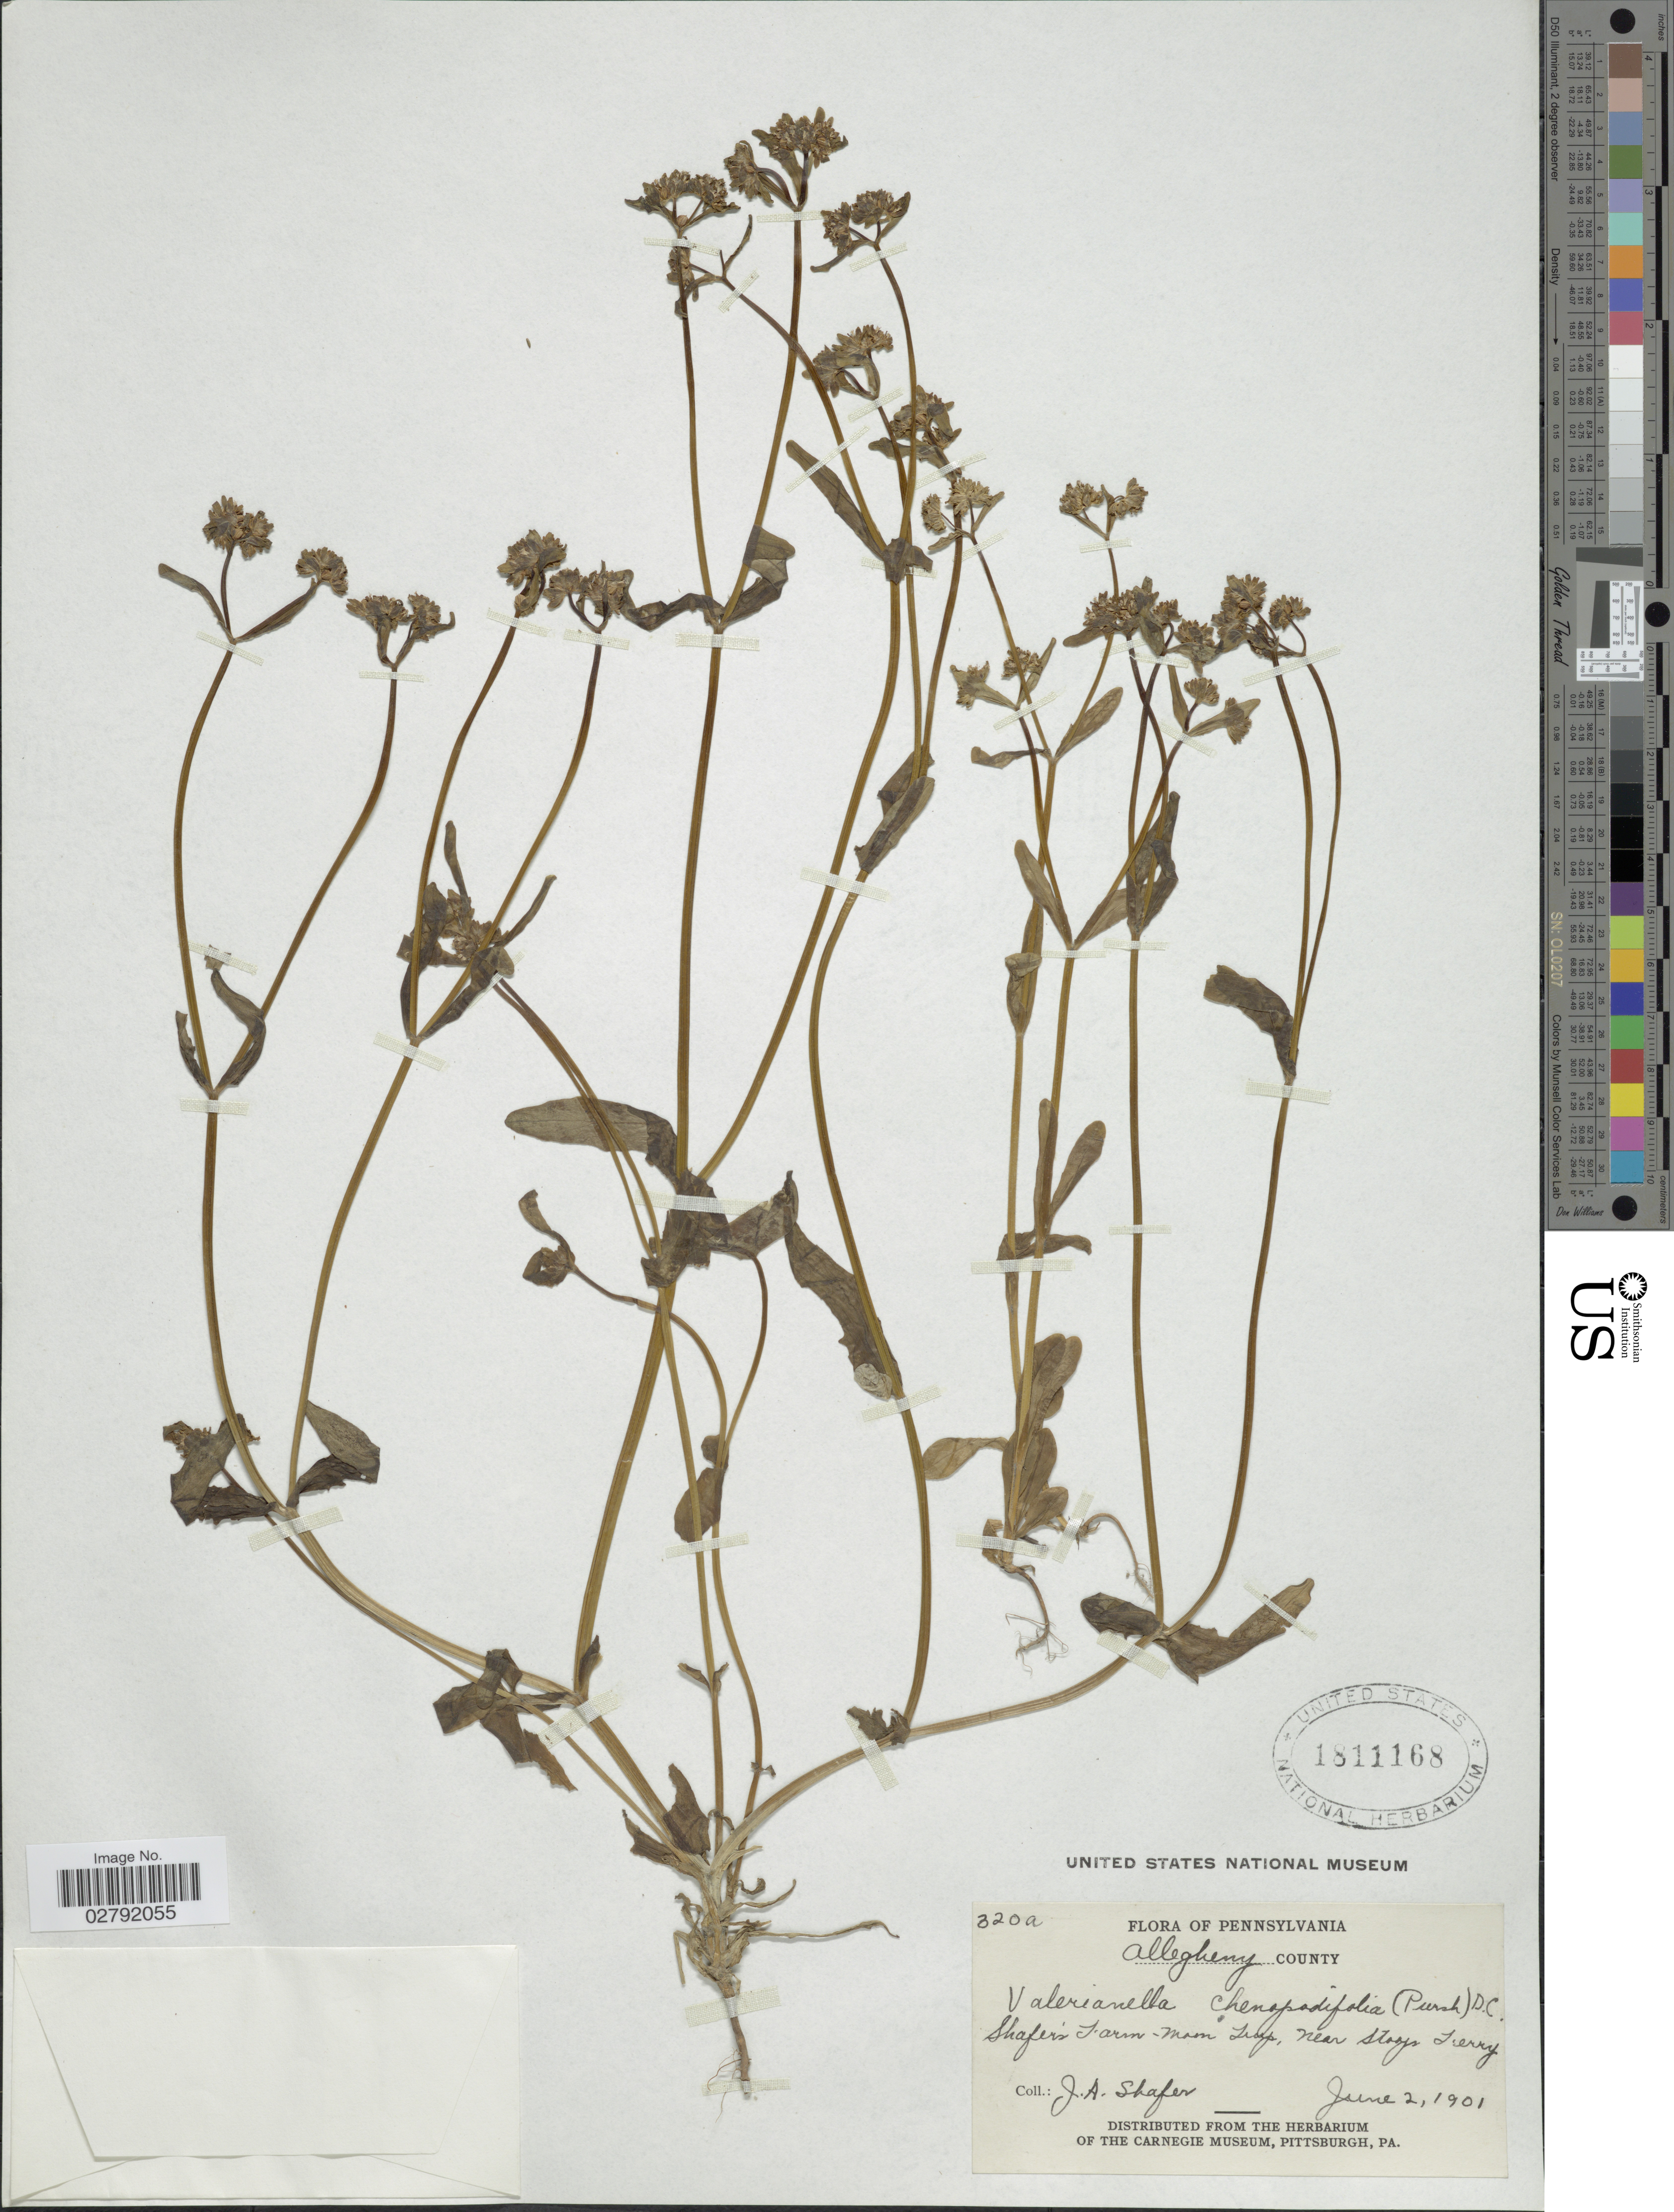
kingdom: Plantae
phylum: Tracheophyta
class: Magnoliopsida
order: Dipsacales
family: Caprifoliaceae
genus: Valerianella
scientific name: Valerianella chenopodifolia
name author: (Pursh) DC.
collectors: J. A. Shafer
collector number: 320a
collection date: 1901-06-02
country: United States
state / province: Pennsylvania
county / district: Allegheny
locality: Allegheny County. Shafer's Farm Moon twp, near Stoops Ferry.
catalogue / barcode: US 1811168